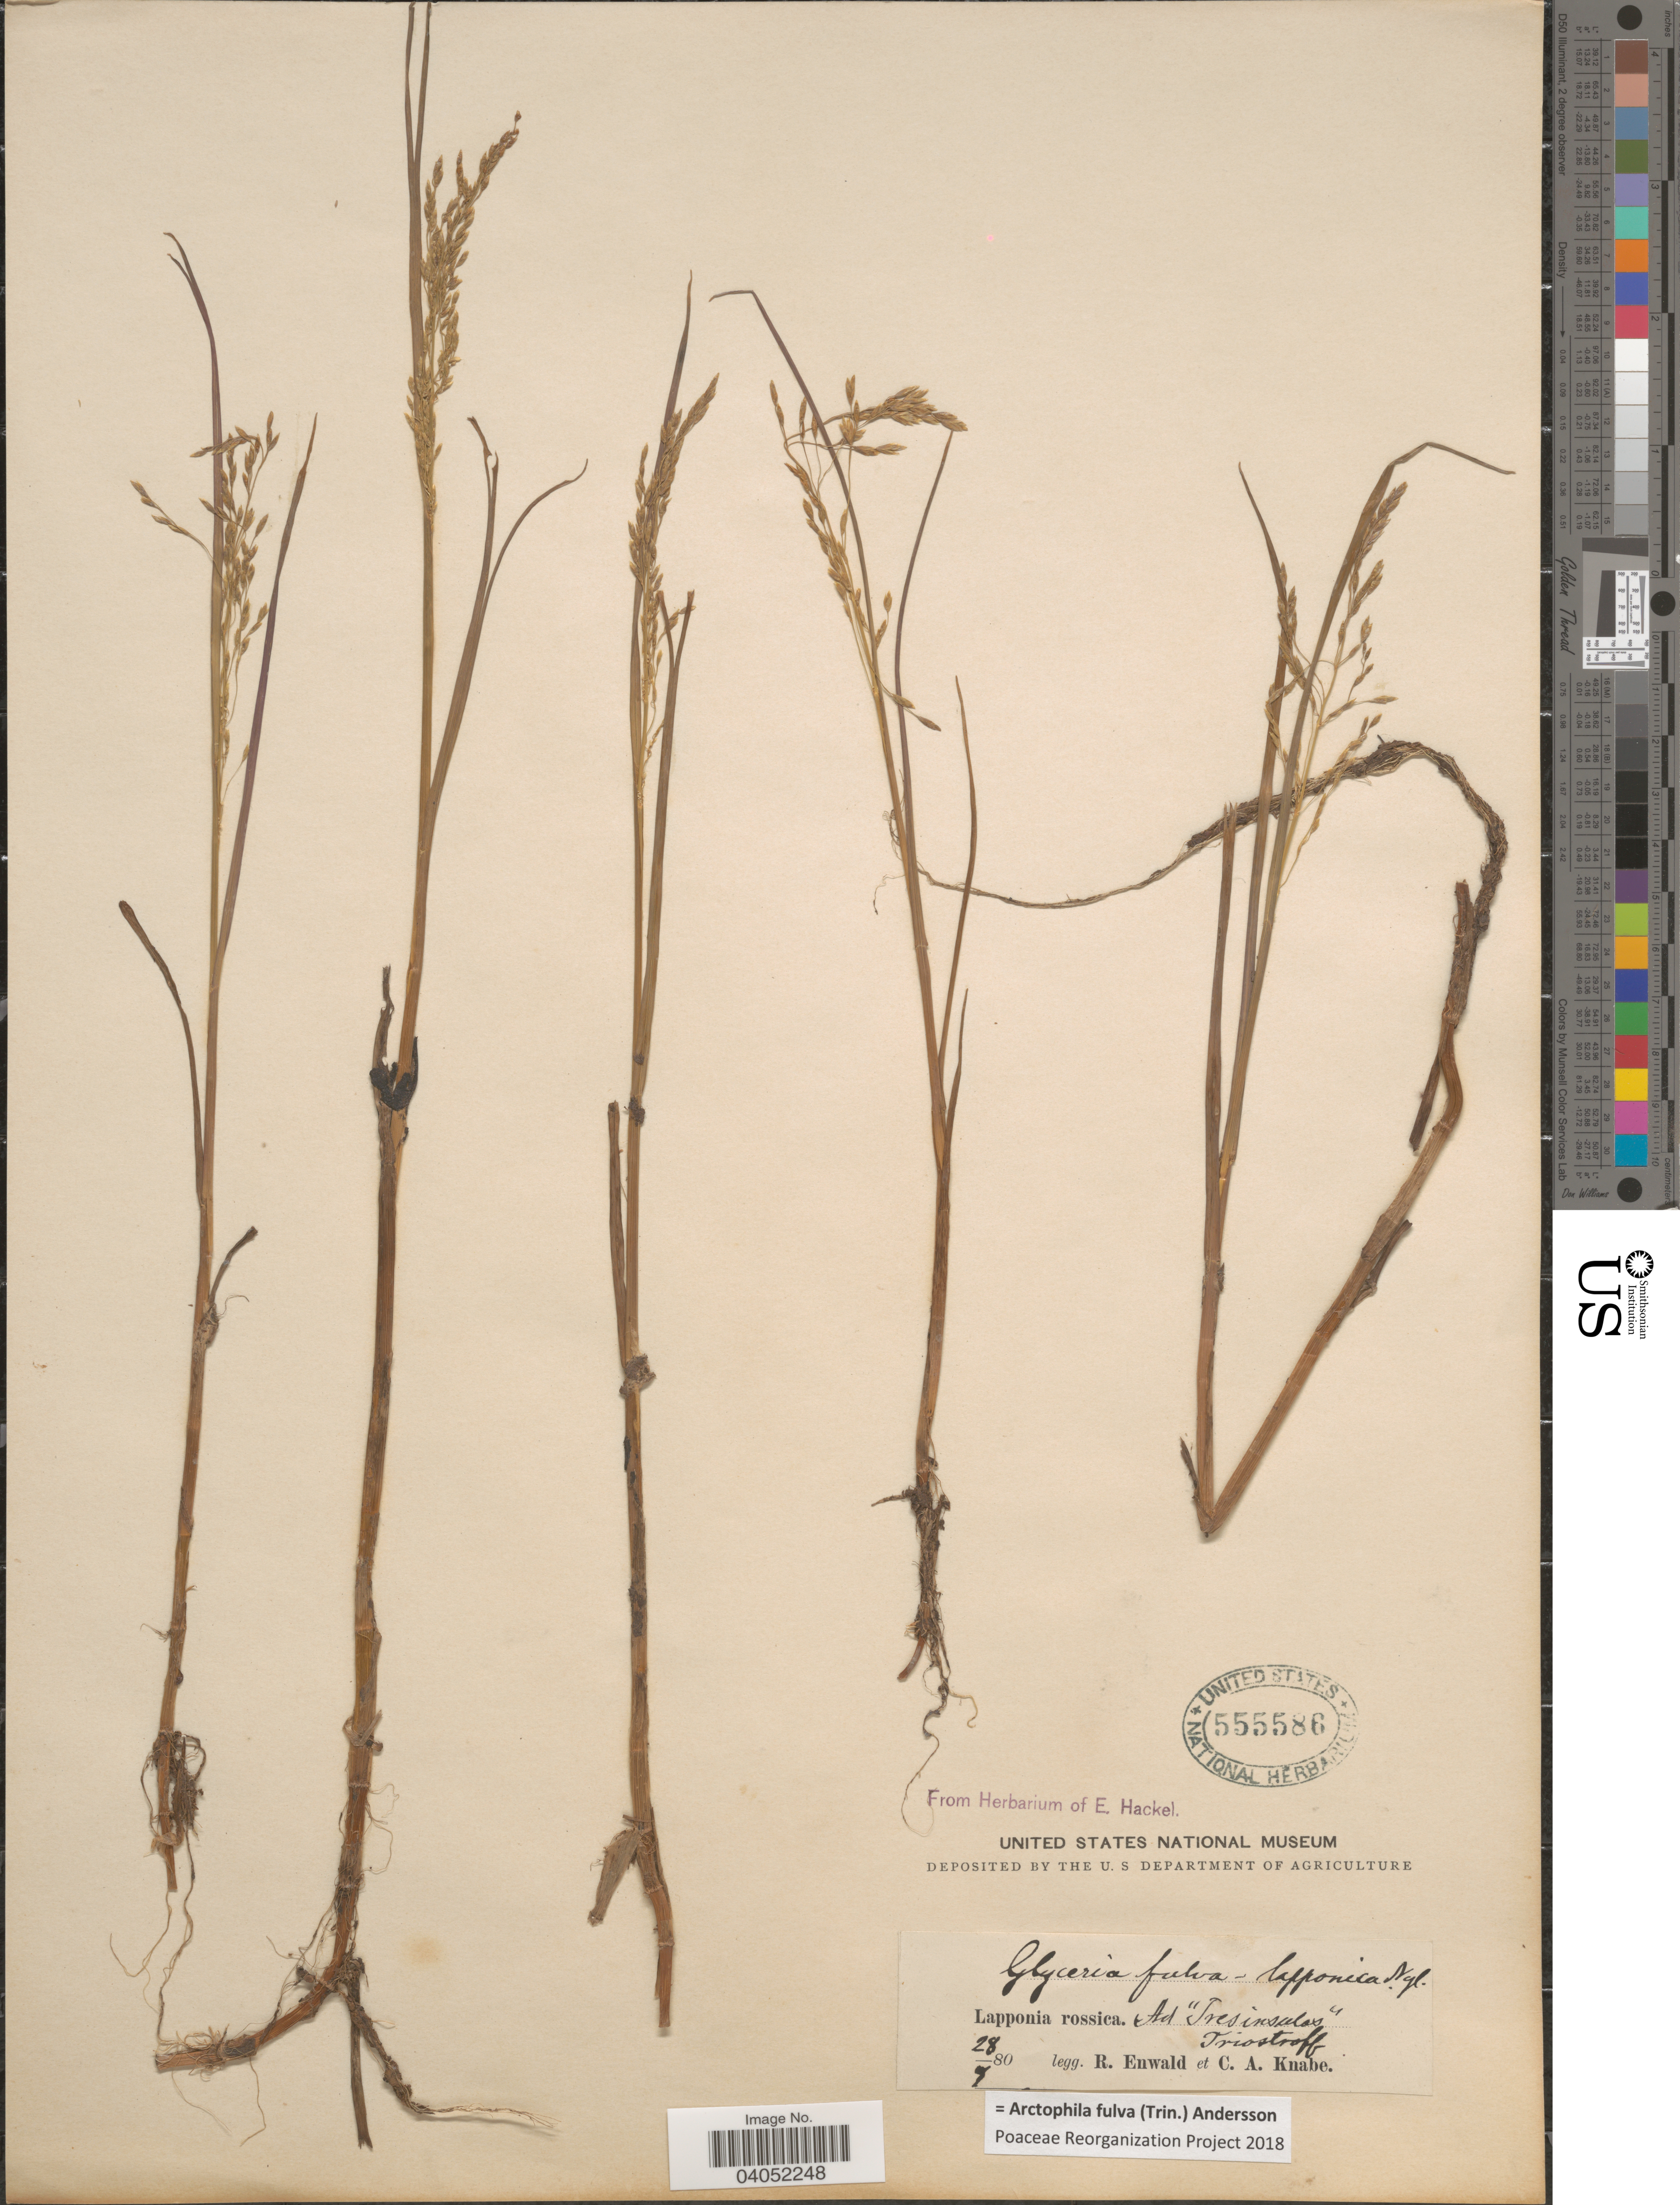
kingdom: Plantae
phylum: Tracheophyta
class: Liliopsida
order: Poales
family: Poaceae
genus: Arctophila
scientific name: Arctophila fulva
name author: (Trin.) Andersson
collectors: R. Enwald & C. Knabe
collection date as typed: Transcribed d/m/y: 28/7/80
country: Finland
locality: Lapponia rossica. Ad " Tresinsulas"Triostroff.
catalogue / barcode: US 555586